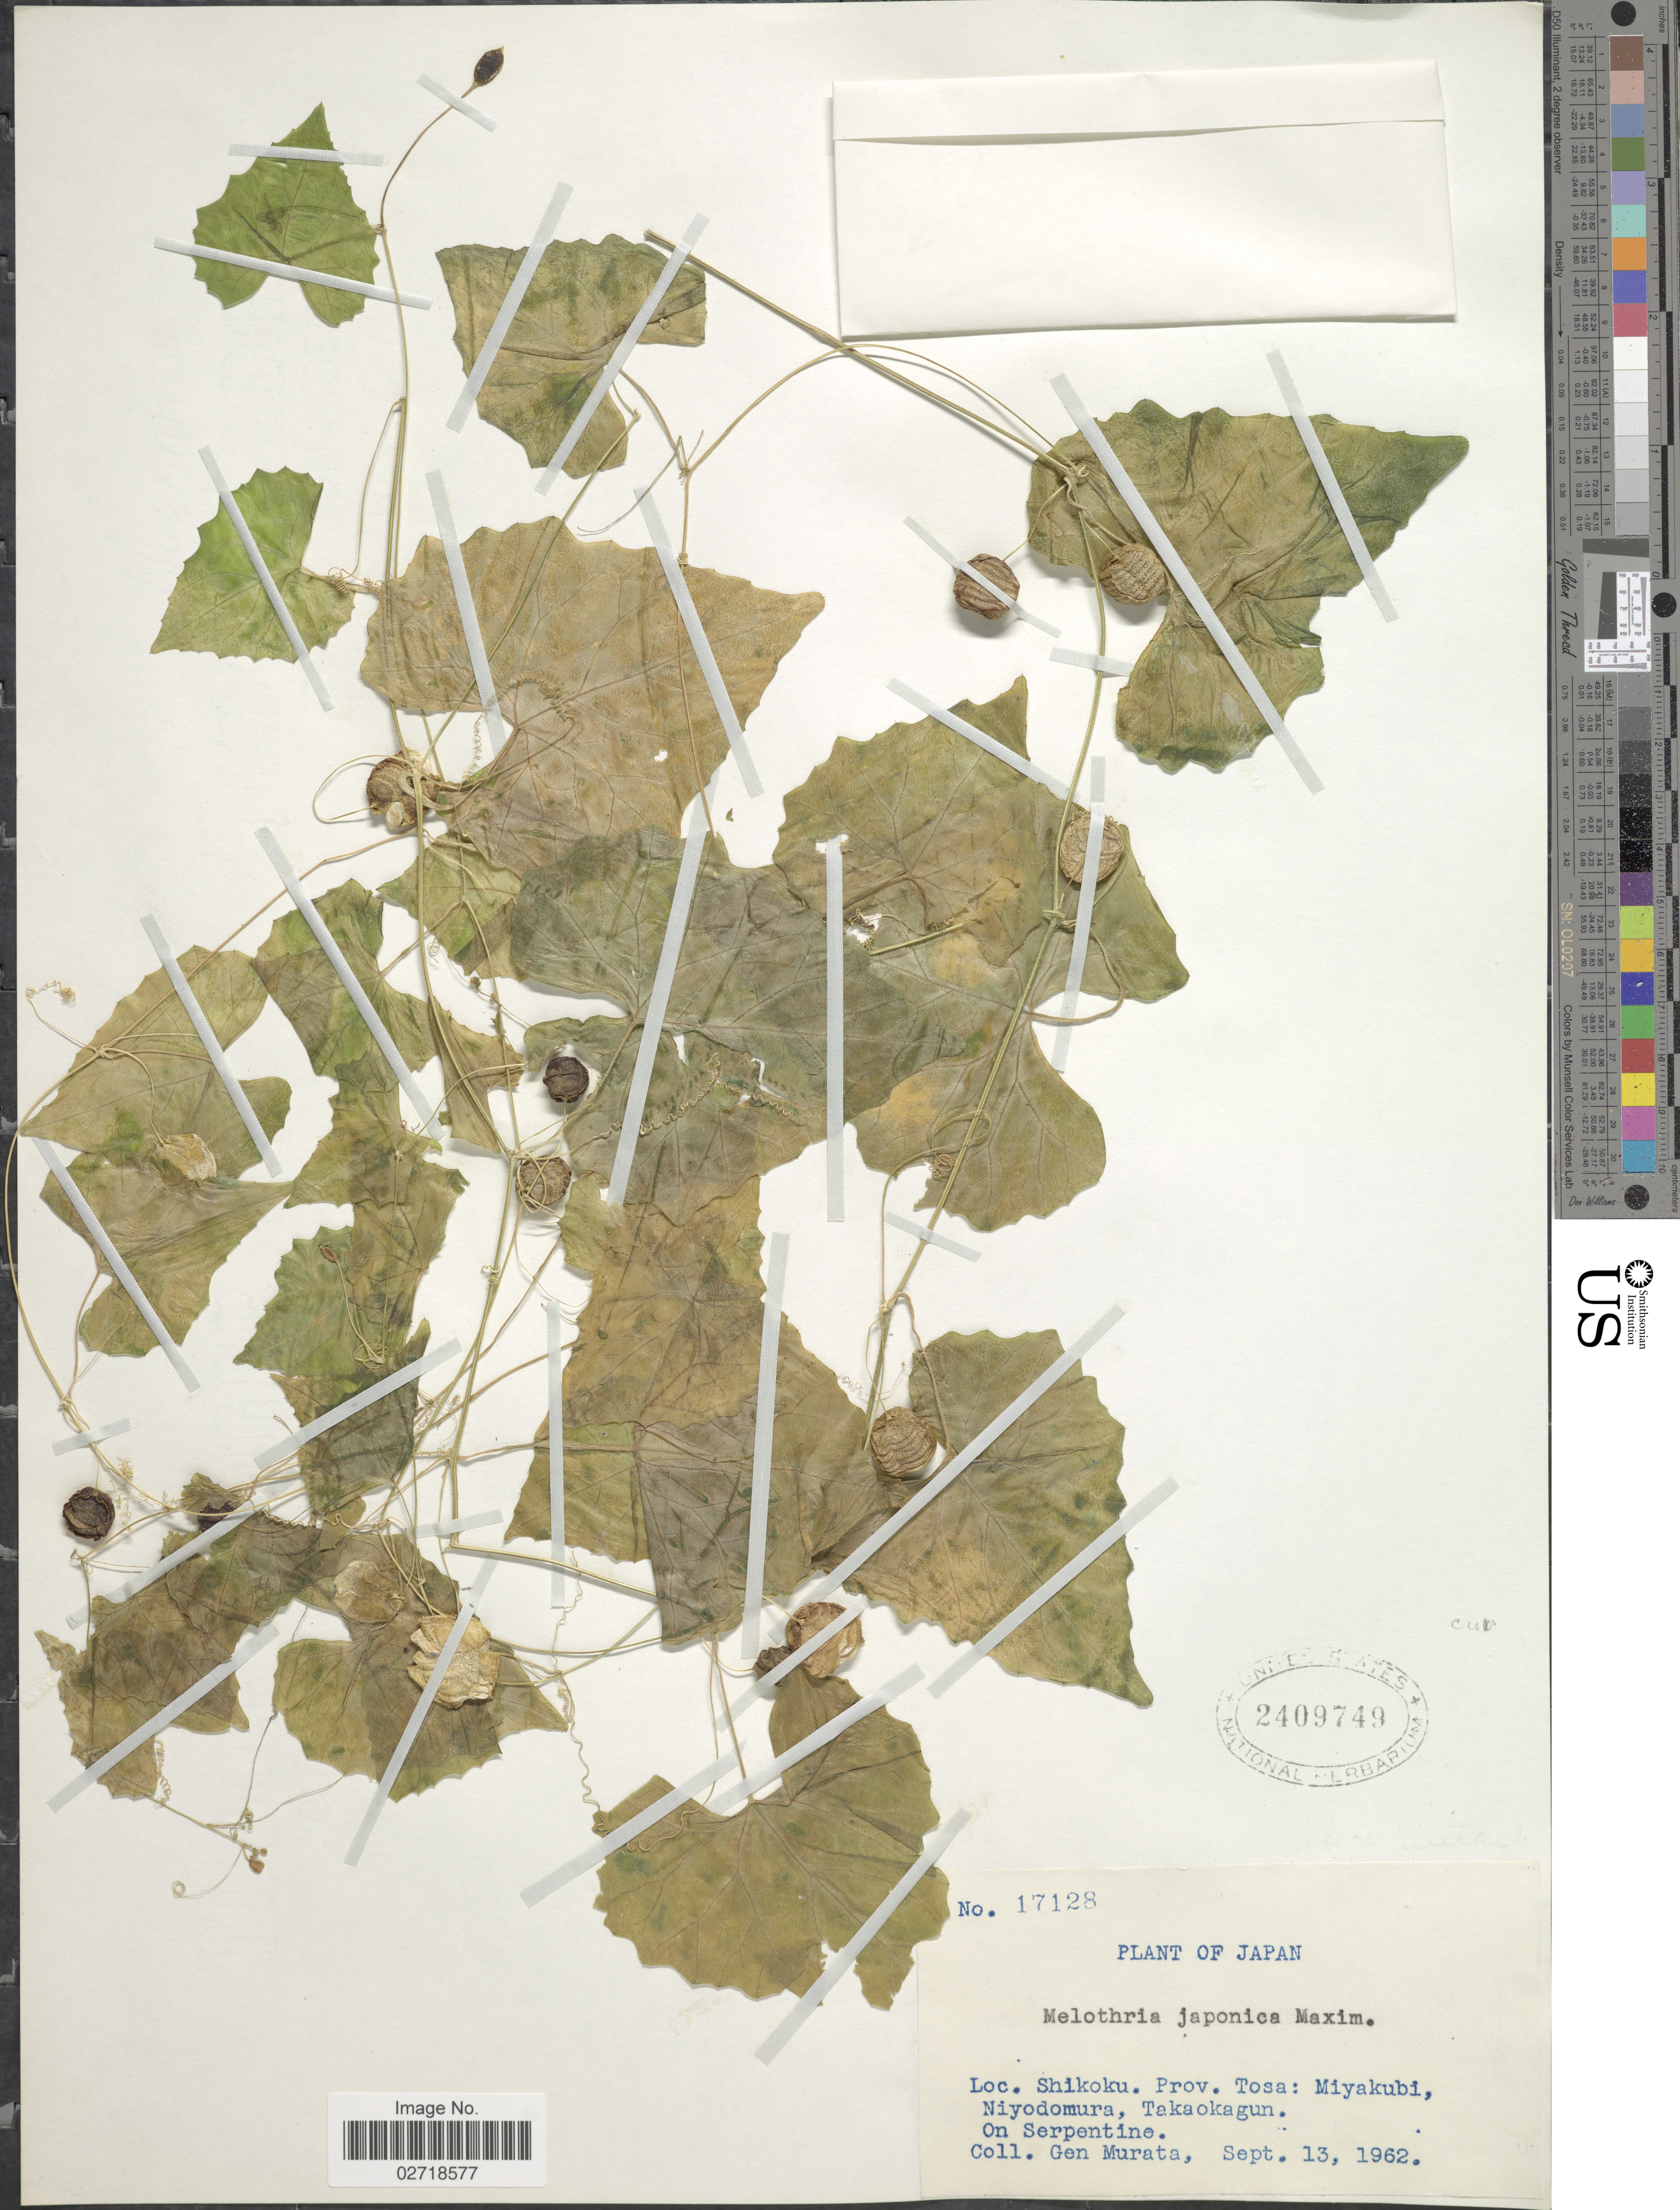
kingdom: Plantae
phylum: Tracheophyta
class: Magnoliopsida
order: Cucurbitales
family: Cucurbitaceae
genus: Zehneria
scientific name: Zehneria japonica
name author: (Thunb.) H.Y. Liu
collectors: G. Murata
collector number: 17128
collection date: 1962-09-13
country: Japan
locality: Shikoku, prov. Tosa: Miyakubi, Niyodomura, Takaokagun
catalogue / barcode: US 2409749